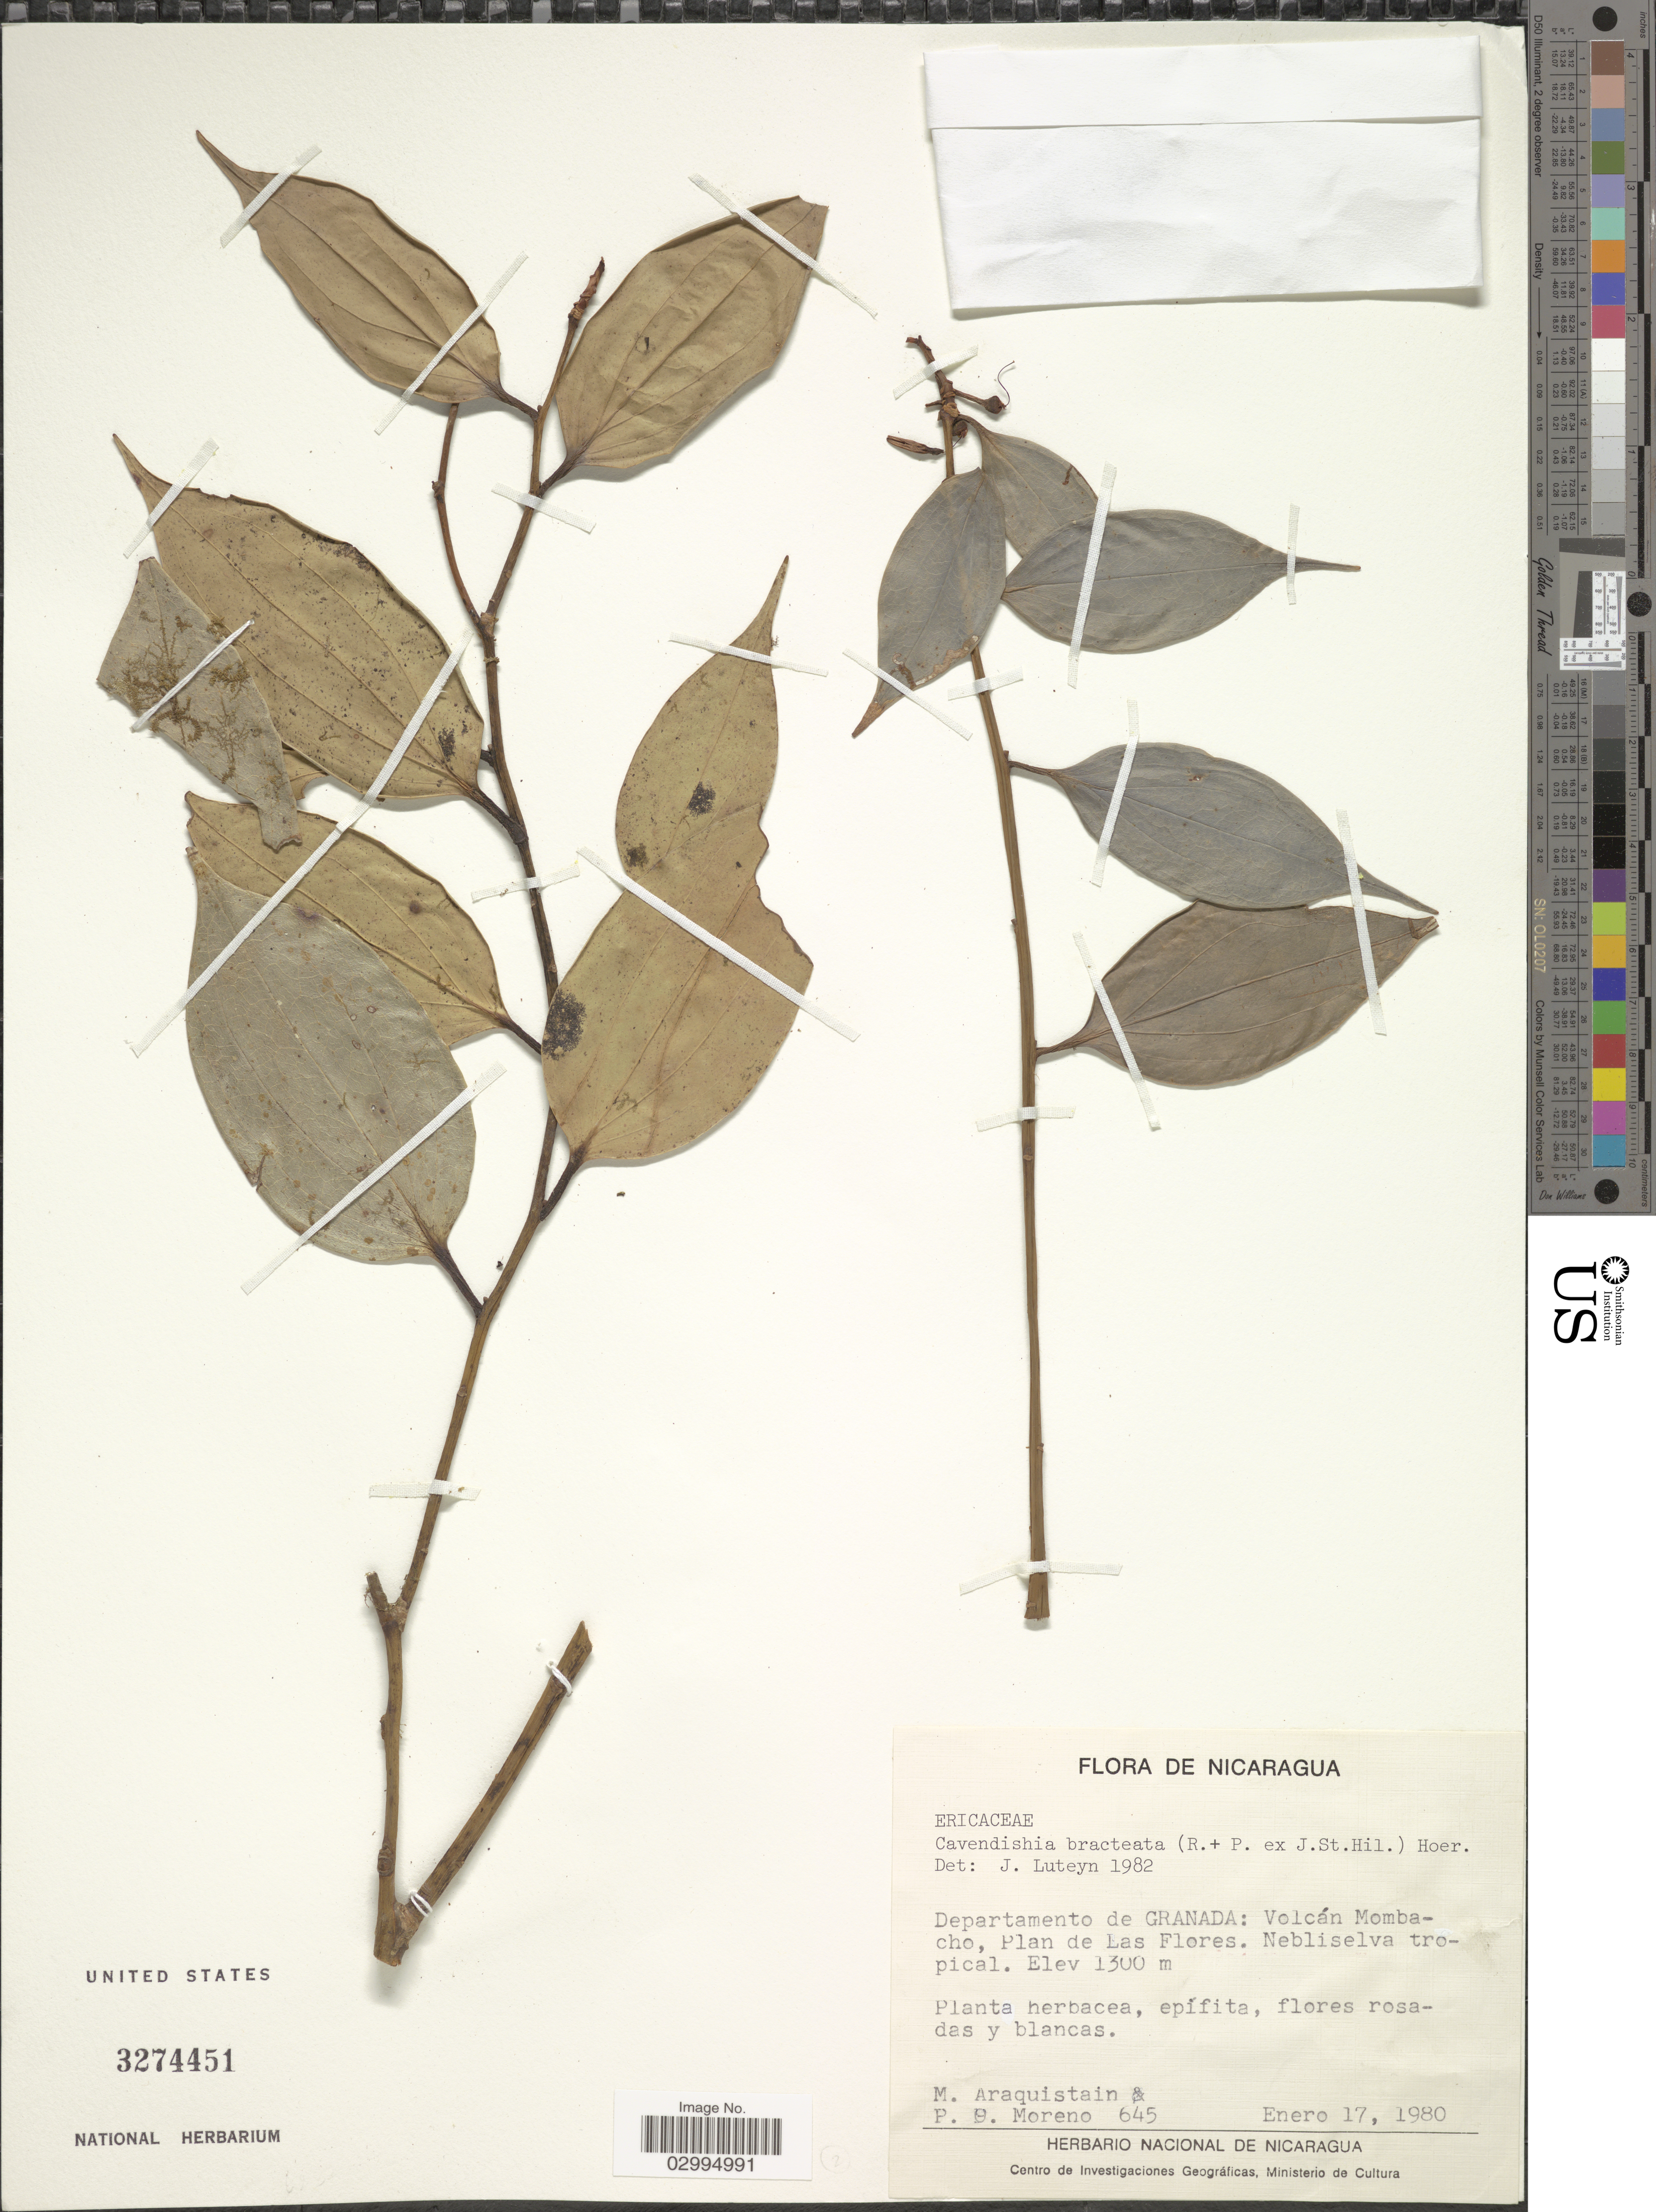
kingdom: Plantae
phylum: Tracheophyta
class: Magnoliopsida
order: Ericales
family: Ericaceae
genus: Cavendishia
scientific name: Cavendishia bracteata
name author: (Ruiz & Pav. ex J. St.-Hil.) Hoerold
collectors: M. Araquistain & P. Moreno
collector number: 645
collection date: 1980-01-17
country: Nicaragua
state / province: Granada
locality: Departamento de Granada: Volcán Mombacho, Plan de Las Flores. Nebliselva tropical.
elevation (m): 1300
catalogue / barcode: US 3274451